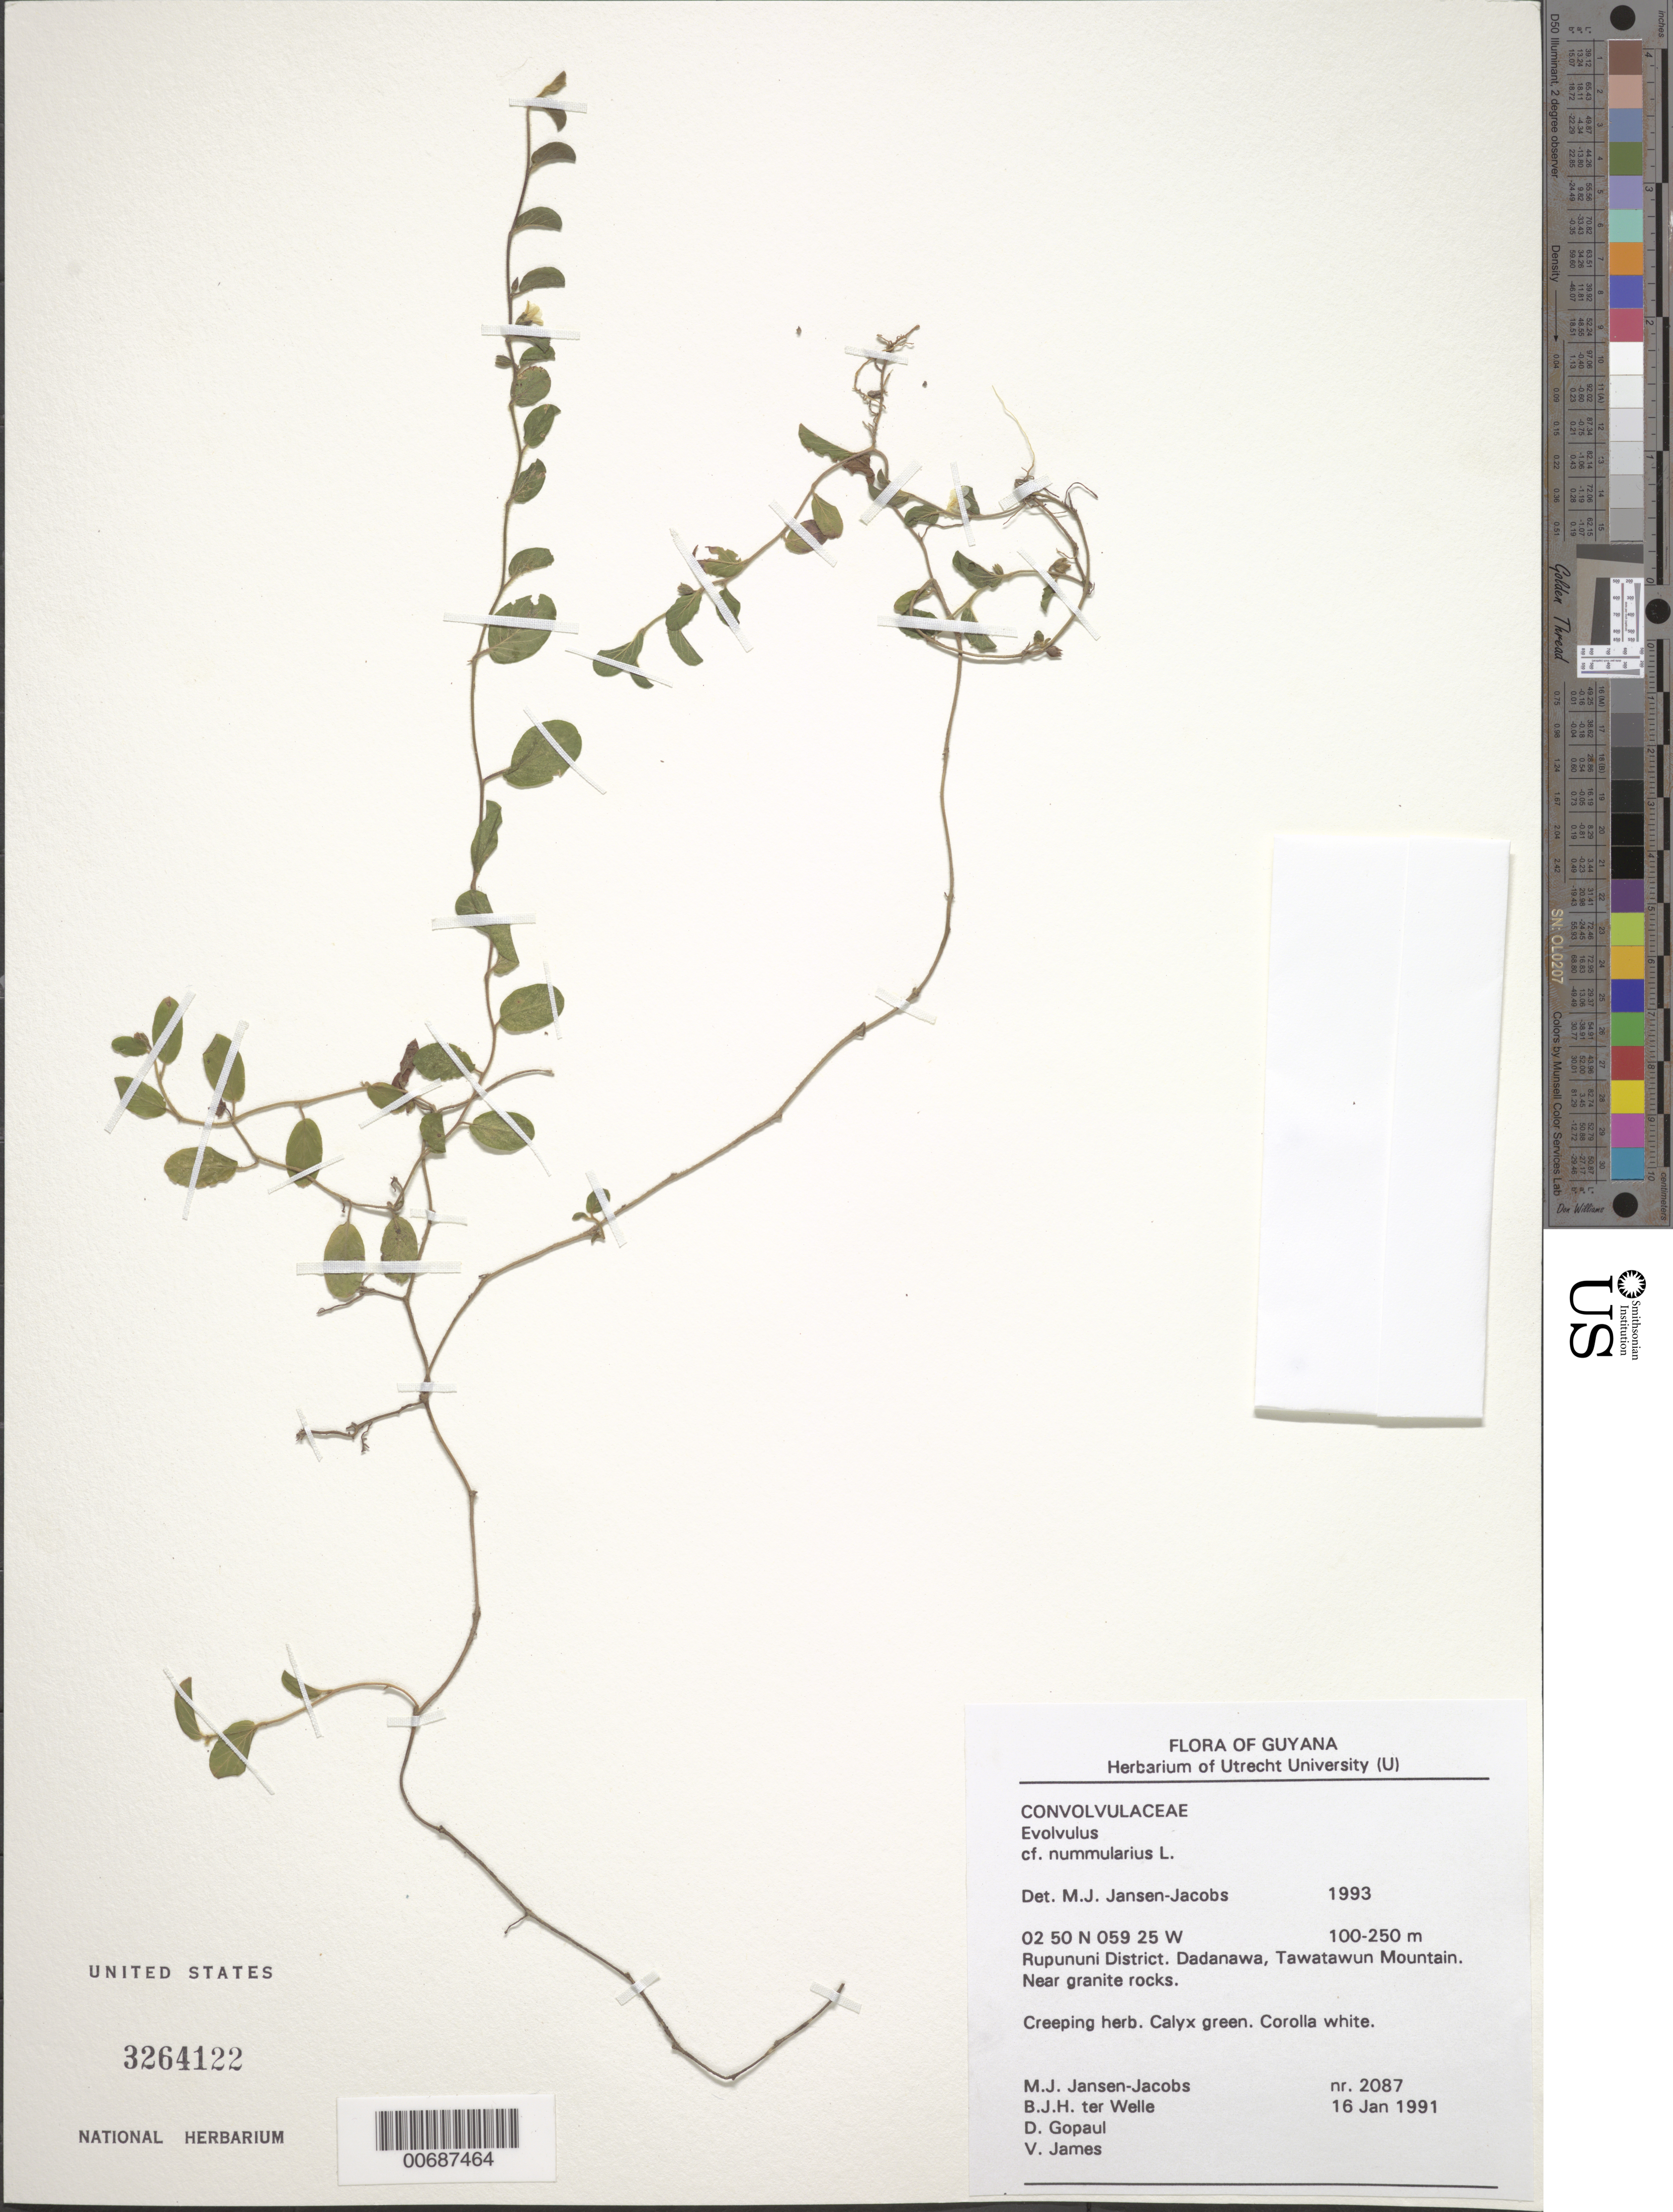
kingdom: Plantae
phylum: Tracheophyta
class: Magnoliopsida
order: Solanales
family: Convolvulaceae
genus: Evolvulus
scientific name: Evolvulus nummularius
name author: (L.) L.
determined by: Jansen-Jacobs, M. J., (U), Nationaal Herbarium Nederland, Utrecht University branch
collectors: M. J. Jansen-Jacobs, B. Welle, D. Gopaul & V. James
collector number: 2087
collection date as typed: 16-Jan-91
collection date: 1991-01-16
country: Guyana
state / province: U. Takutu-U. Essequibo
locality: Tawatawun Mountain, Dadanawa, Rupununi District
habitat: Near granite rocks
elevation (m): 100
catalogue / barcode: US 3264122